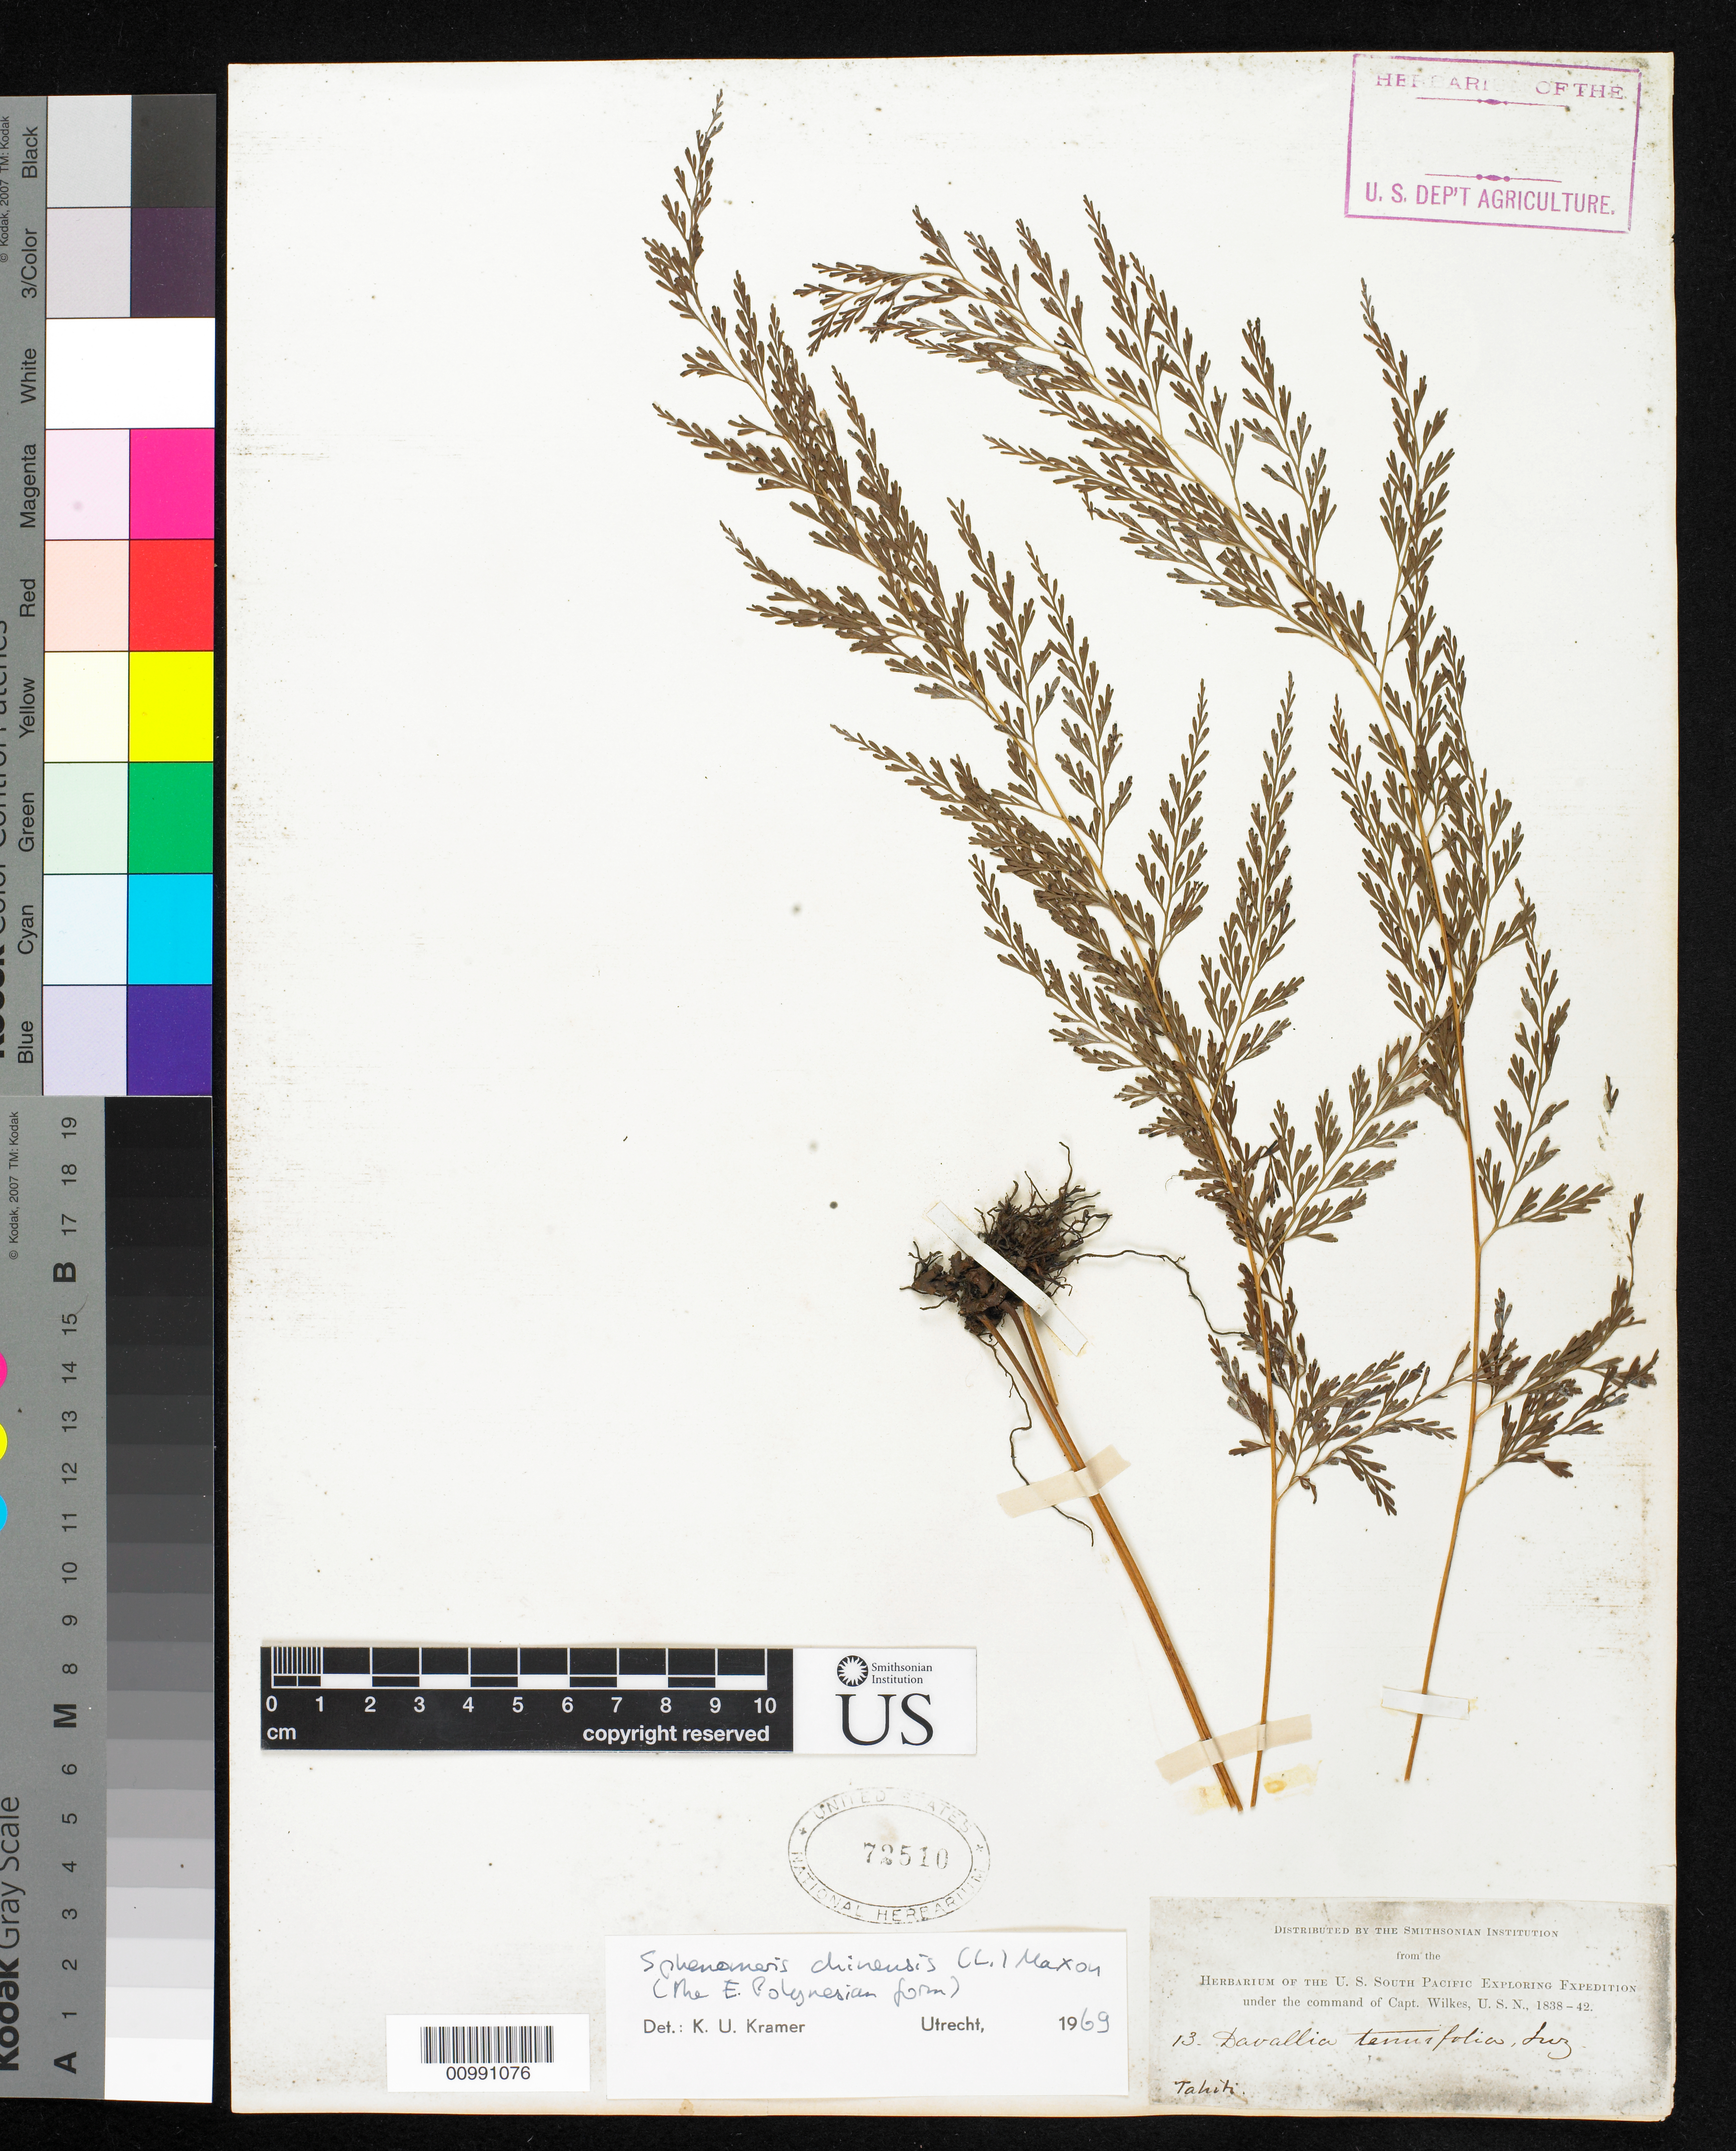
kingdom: Plantae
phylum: Tracheophyta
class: Polypodiopsida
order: Polypodiales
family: Lindsaeaceae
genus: Sphenomeris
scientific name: Sphenomeris chinensis var. chinensis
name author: (L.) Maxon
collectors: Wilkes Explor. Exped.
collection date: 1838/1842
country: French Polynesia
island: Tahiti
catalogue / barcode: US 72510